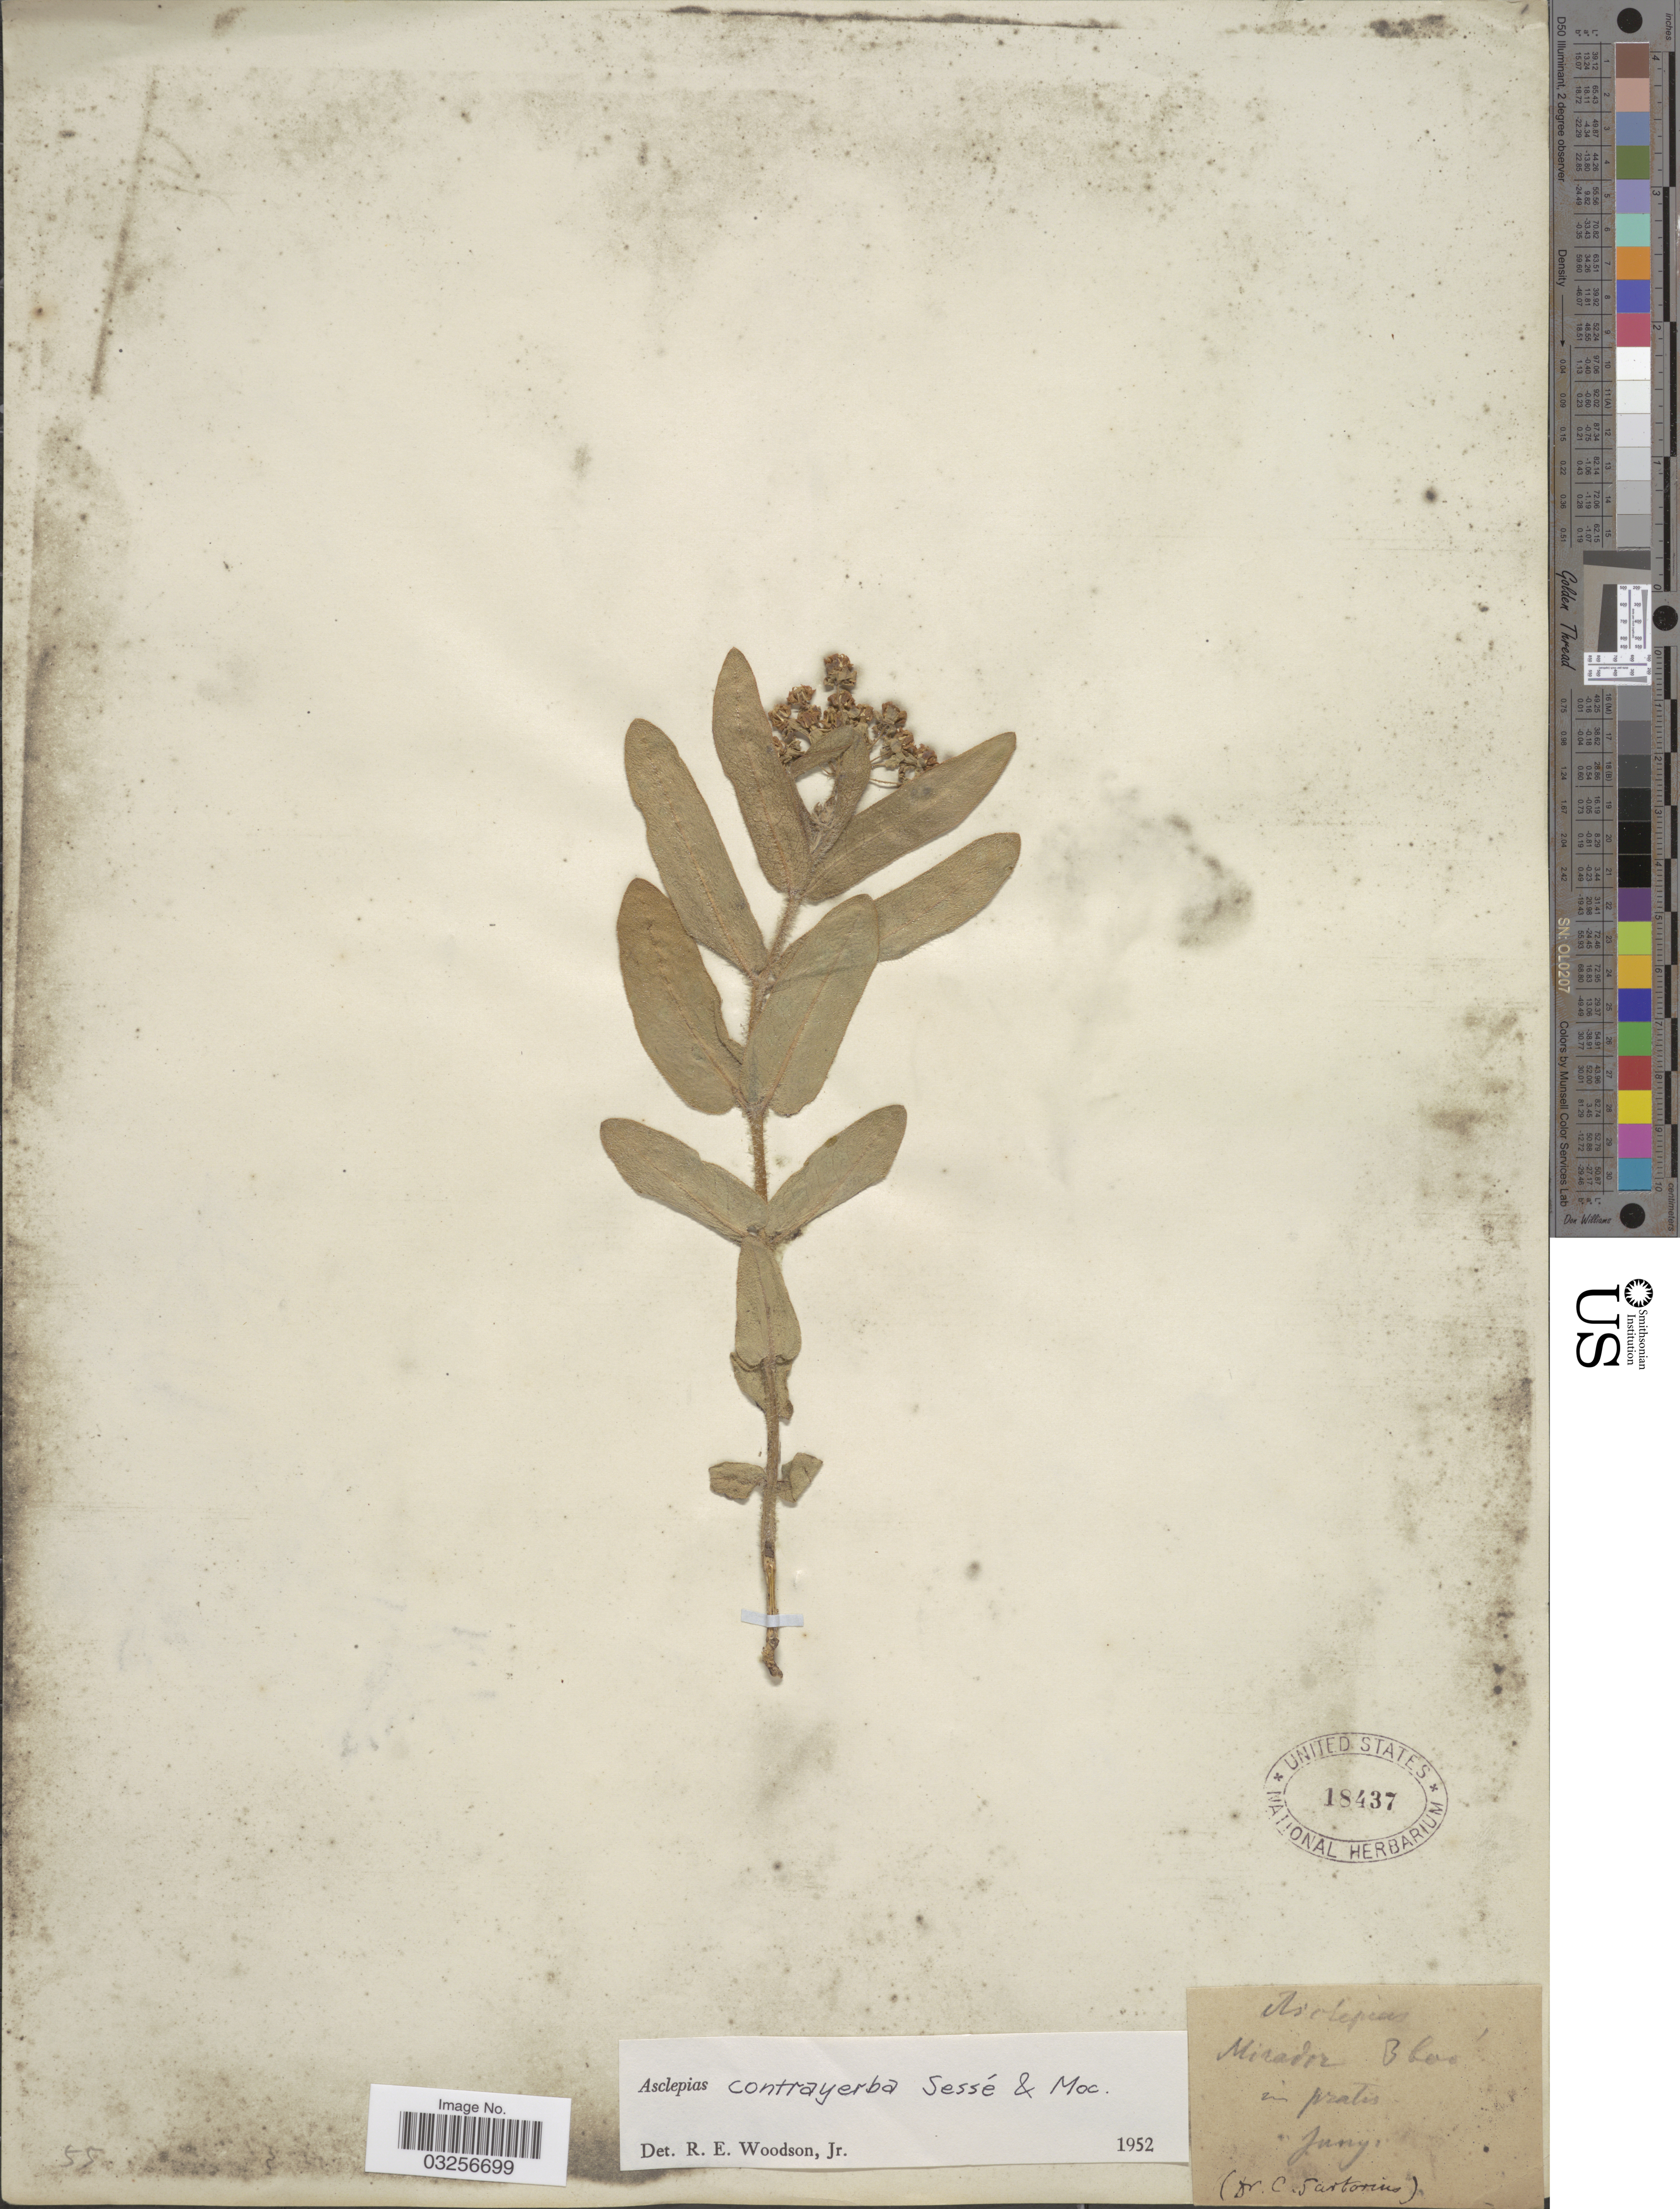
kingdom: Plantae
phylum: Tracheophyta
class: Magnoliopsida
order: Gentianales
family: Apocynaceae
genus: Asclepias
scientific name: Asclepias contrayerba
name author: Sessé & Moc.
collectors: C. Sartorius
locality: Mirador.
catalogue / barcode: US 18437